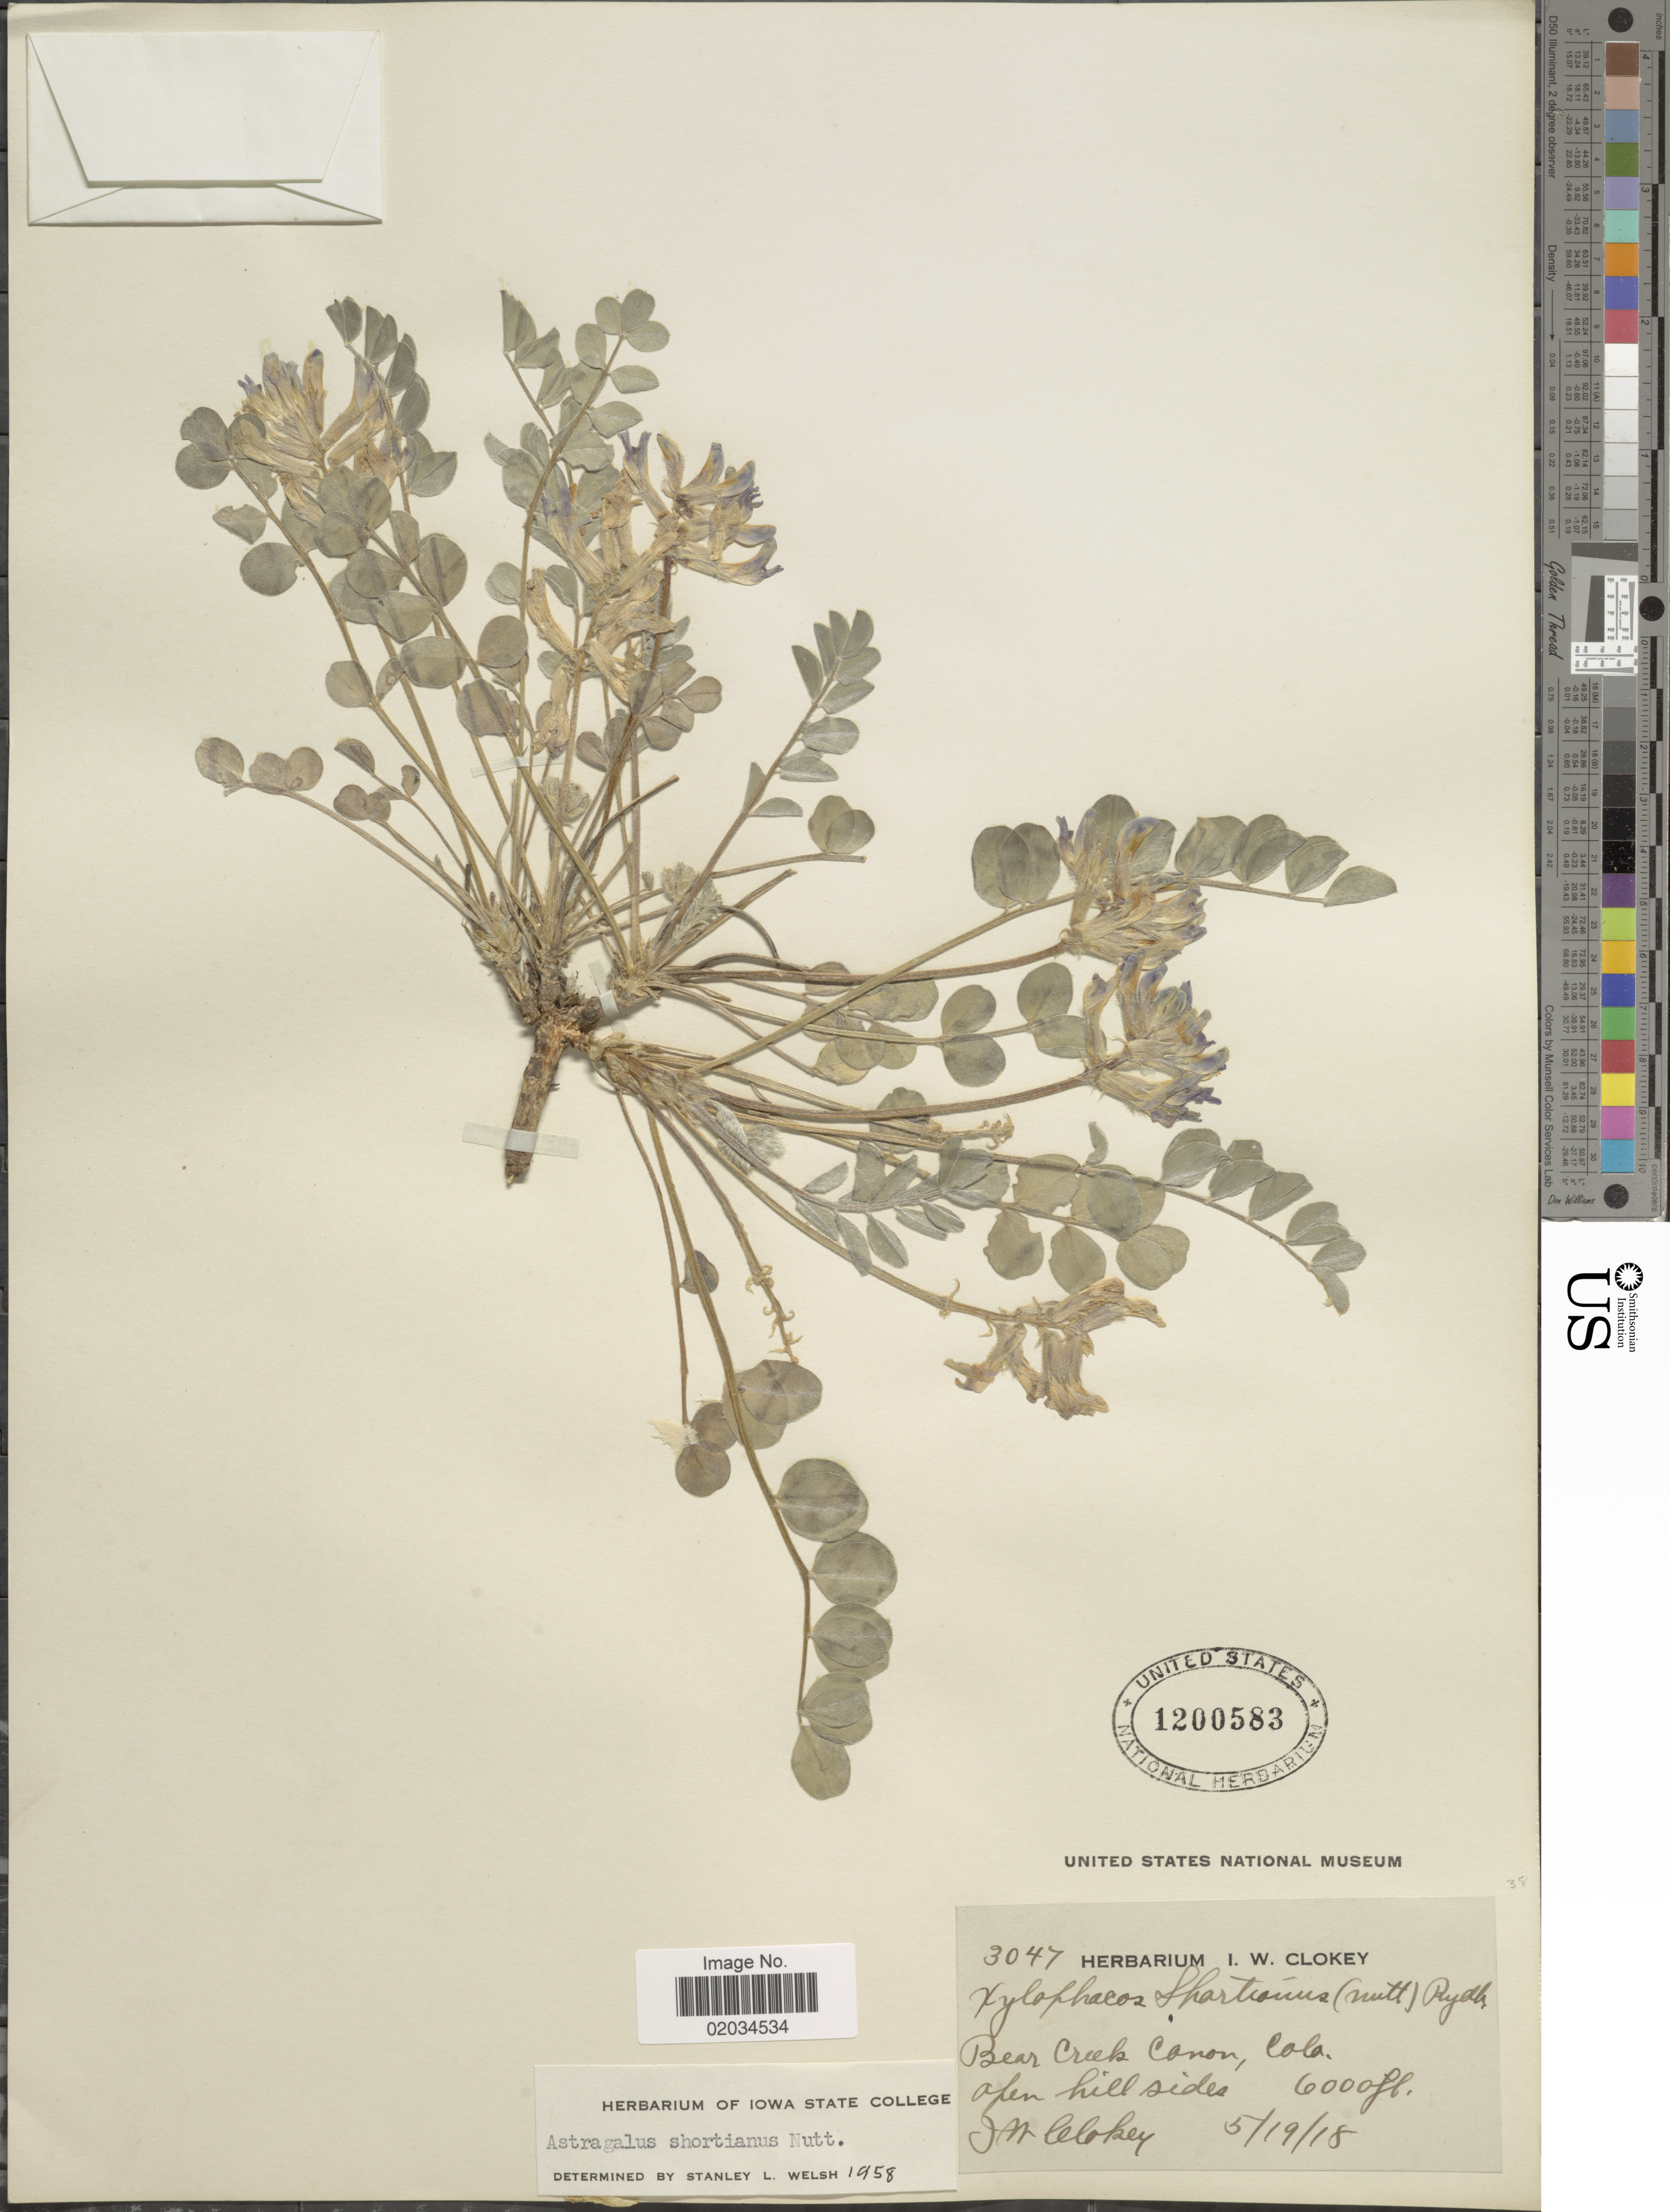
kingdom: Plantae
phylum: Tracheophyta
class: Magnoliopsida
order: Fabales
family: Fabaceae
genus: Astragalus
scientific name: Astragalus shortianus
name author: Nutt.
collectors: I. W. Clokey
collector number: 3047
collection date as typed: Transcribed d/m/y: 19/5/18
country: United States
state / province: Colorado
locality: Bear Creek Canon, open hill sides.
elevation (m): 1829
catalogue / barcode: US 1200583